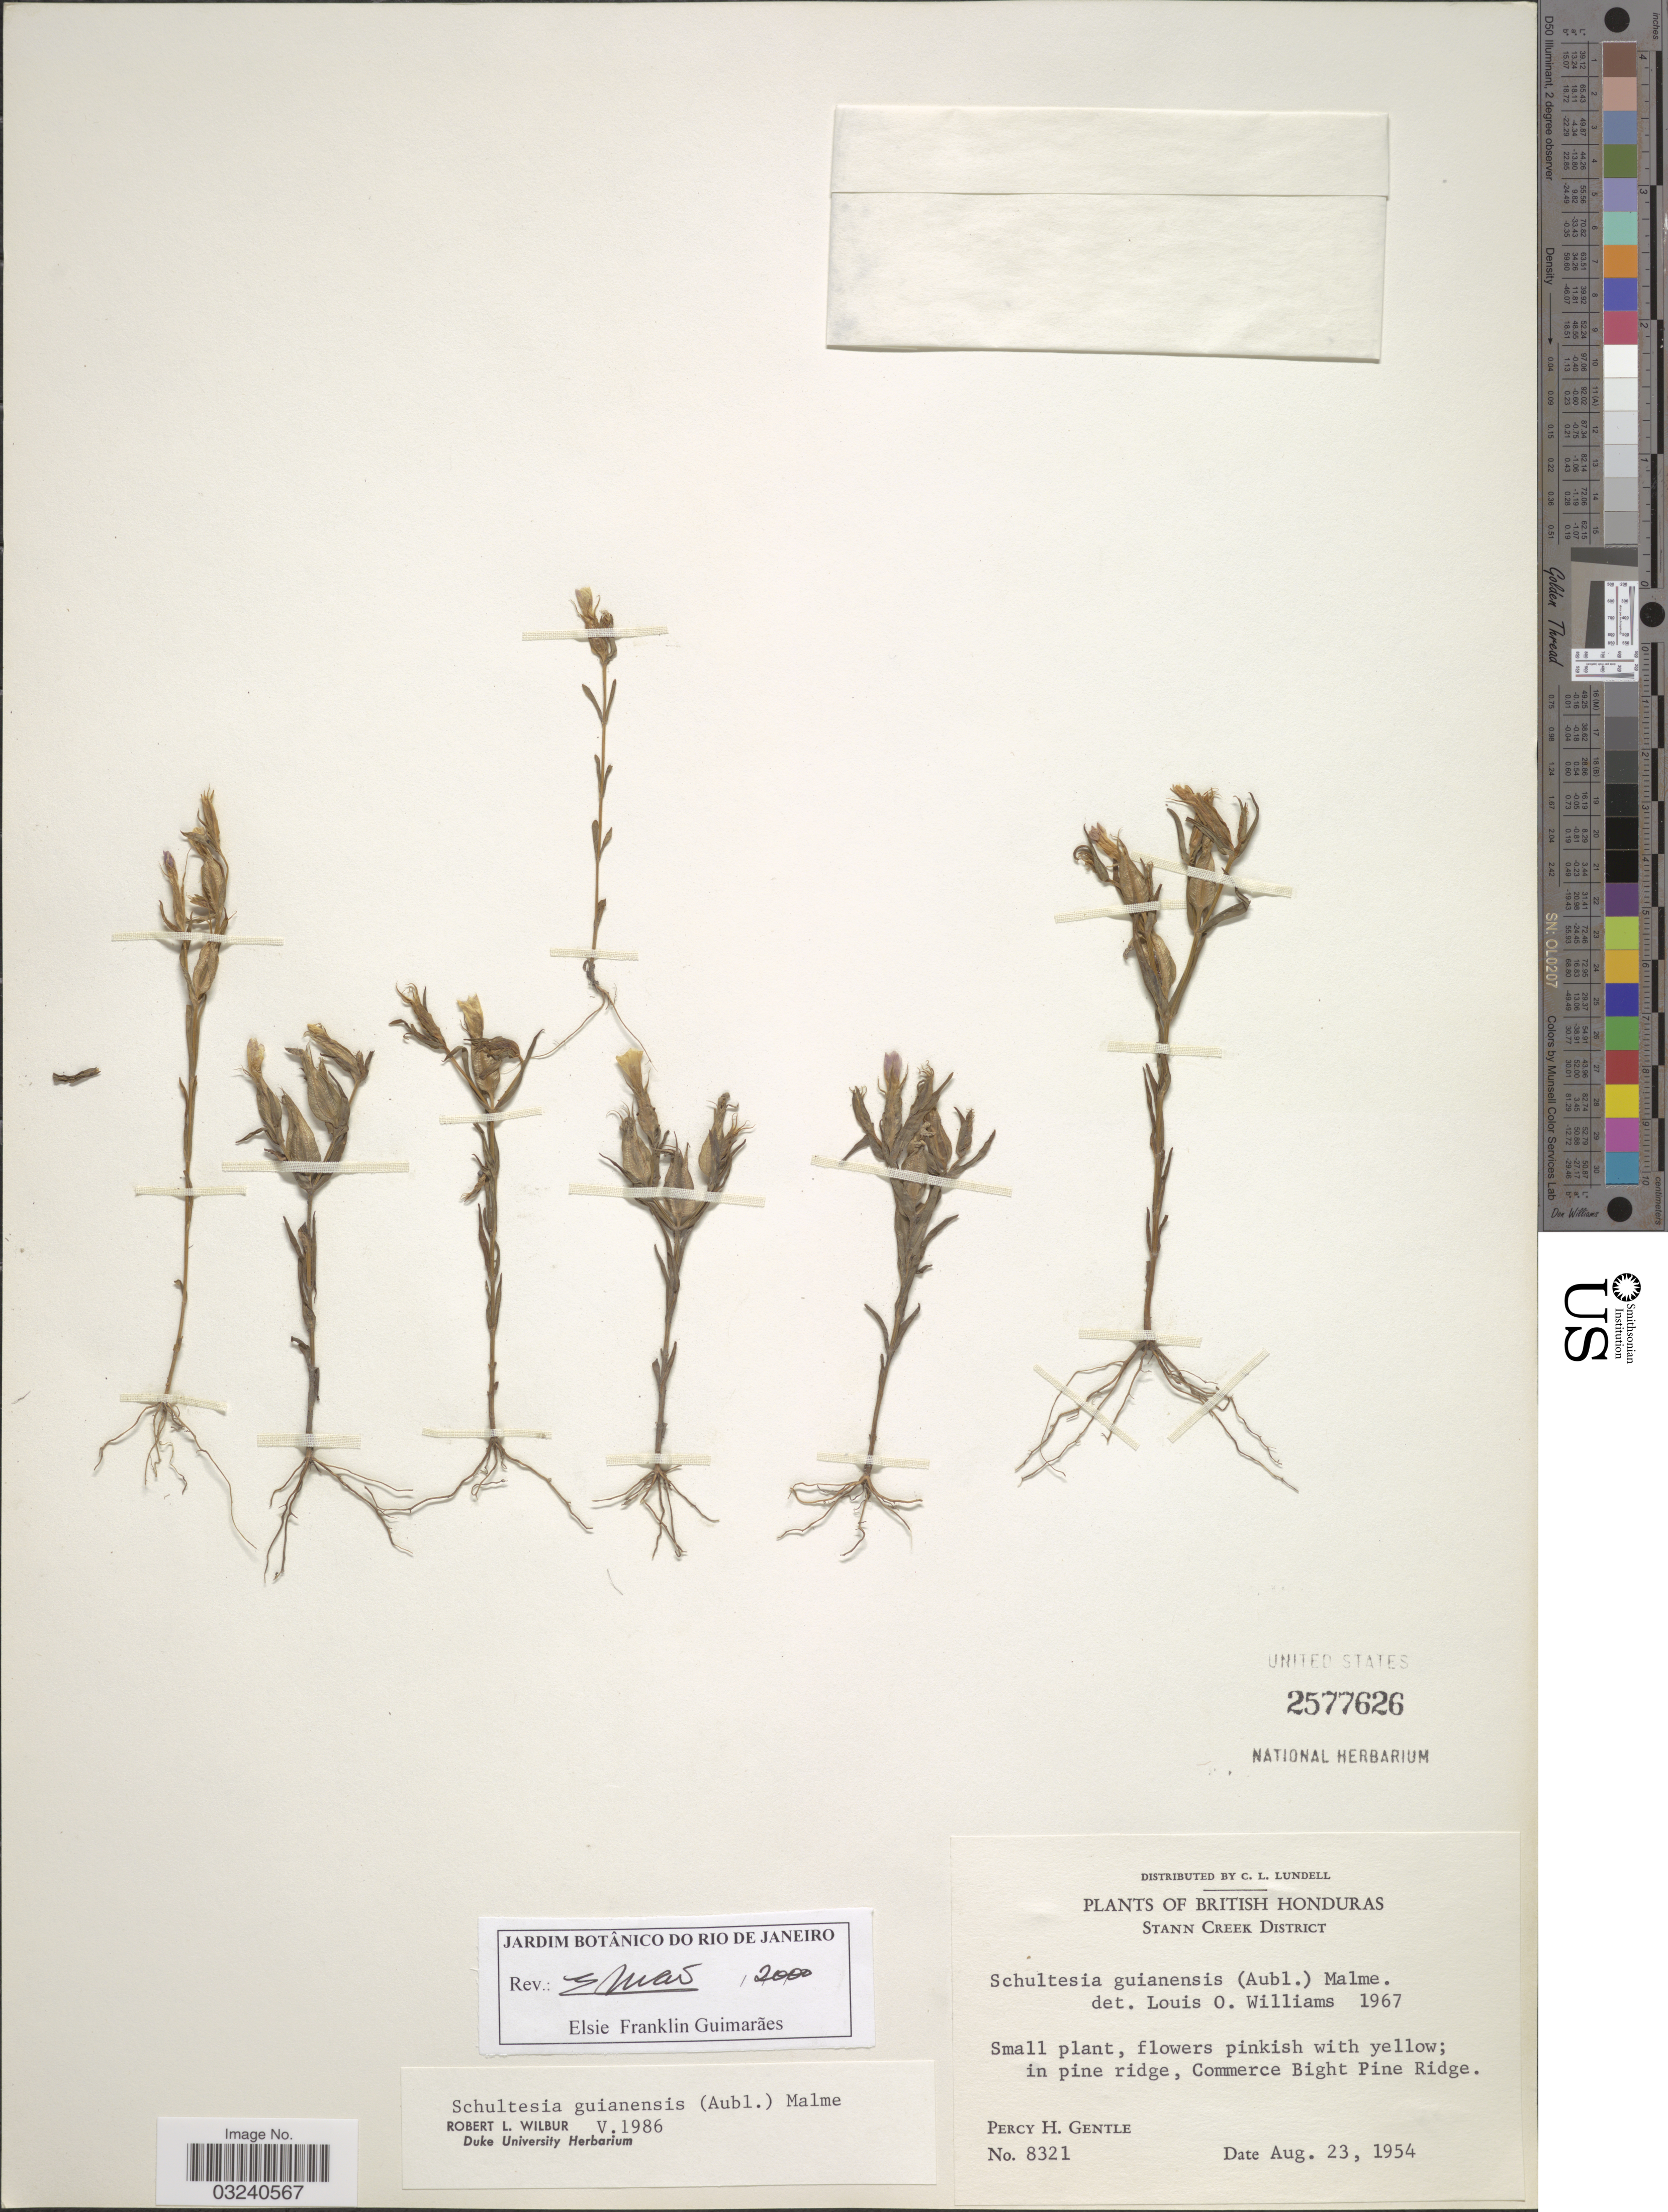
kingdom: Plantae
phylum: Tracheophyta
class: Magnoliopsida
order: Gentianales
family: Gentianaceae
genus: Schultesia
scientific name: Schultesia guianensis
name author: (Aubl.) Malme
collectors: P. H. Gentle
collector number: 8321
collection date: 1954-08-23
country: Belize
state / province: Stann Creek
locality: British Honduras. Stann Creek District. In pine ridge, Commerce Bight Pine Ridge.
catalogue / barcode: US 2577626